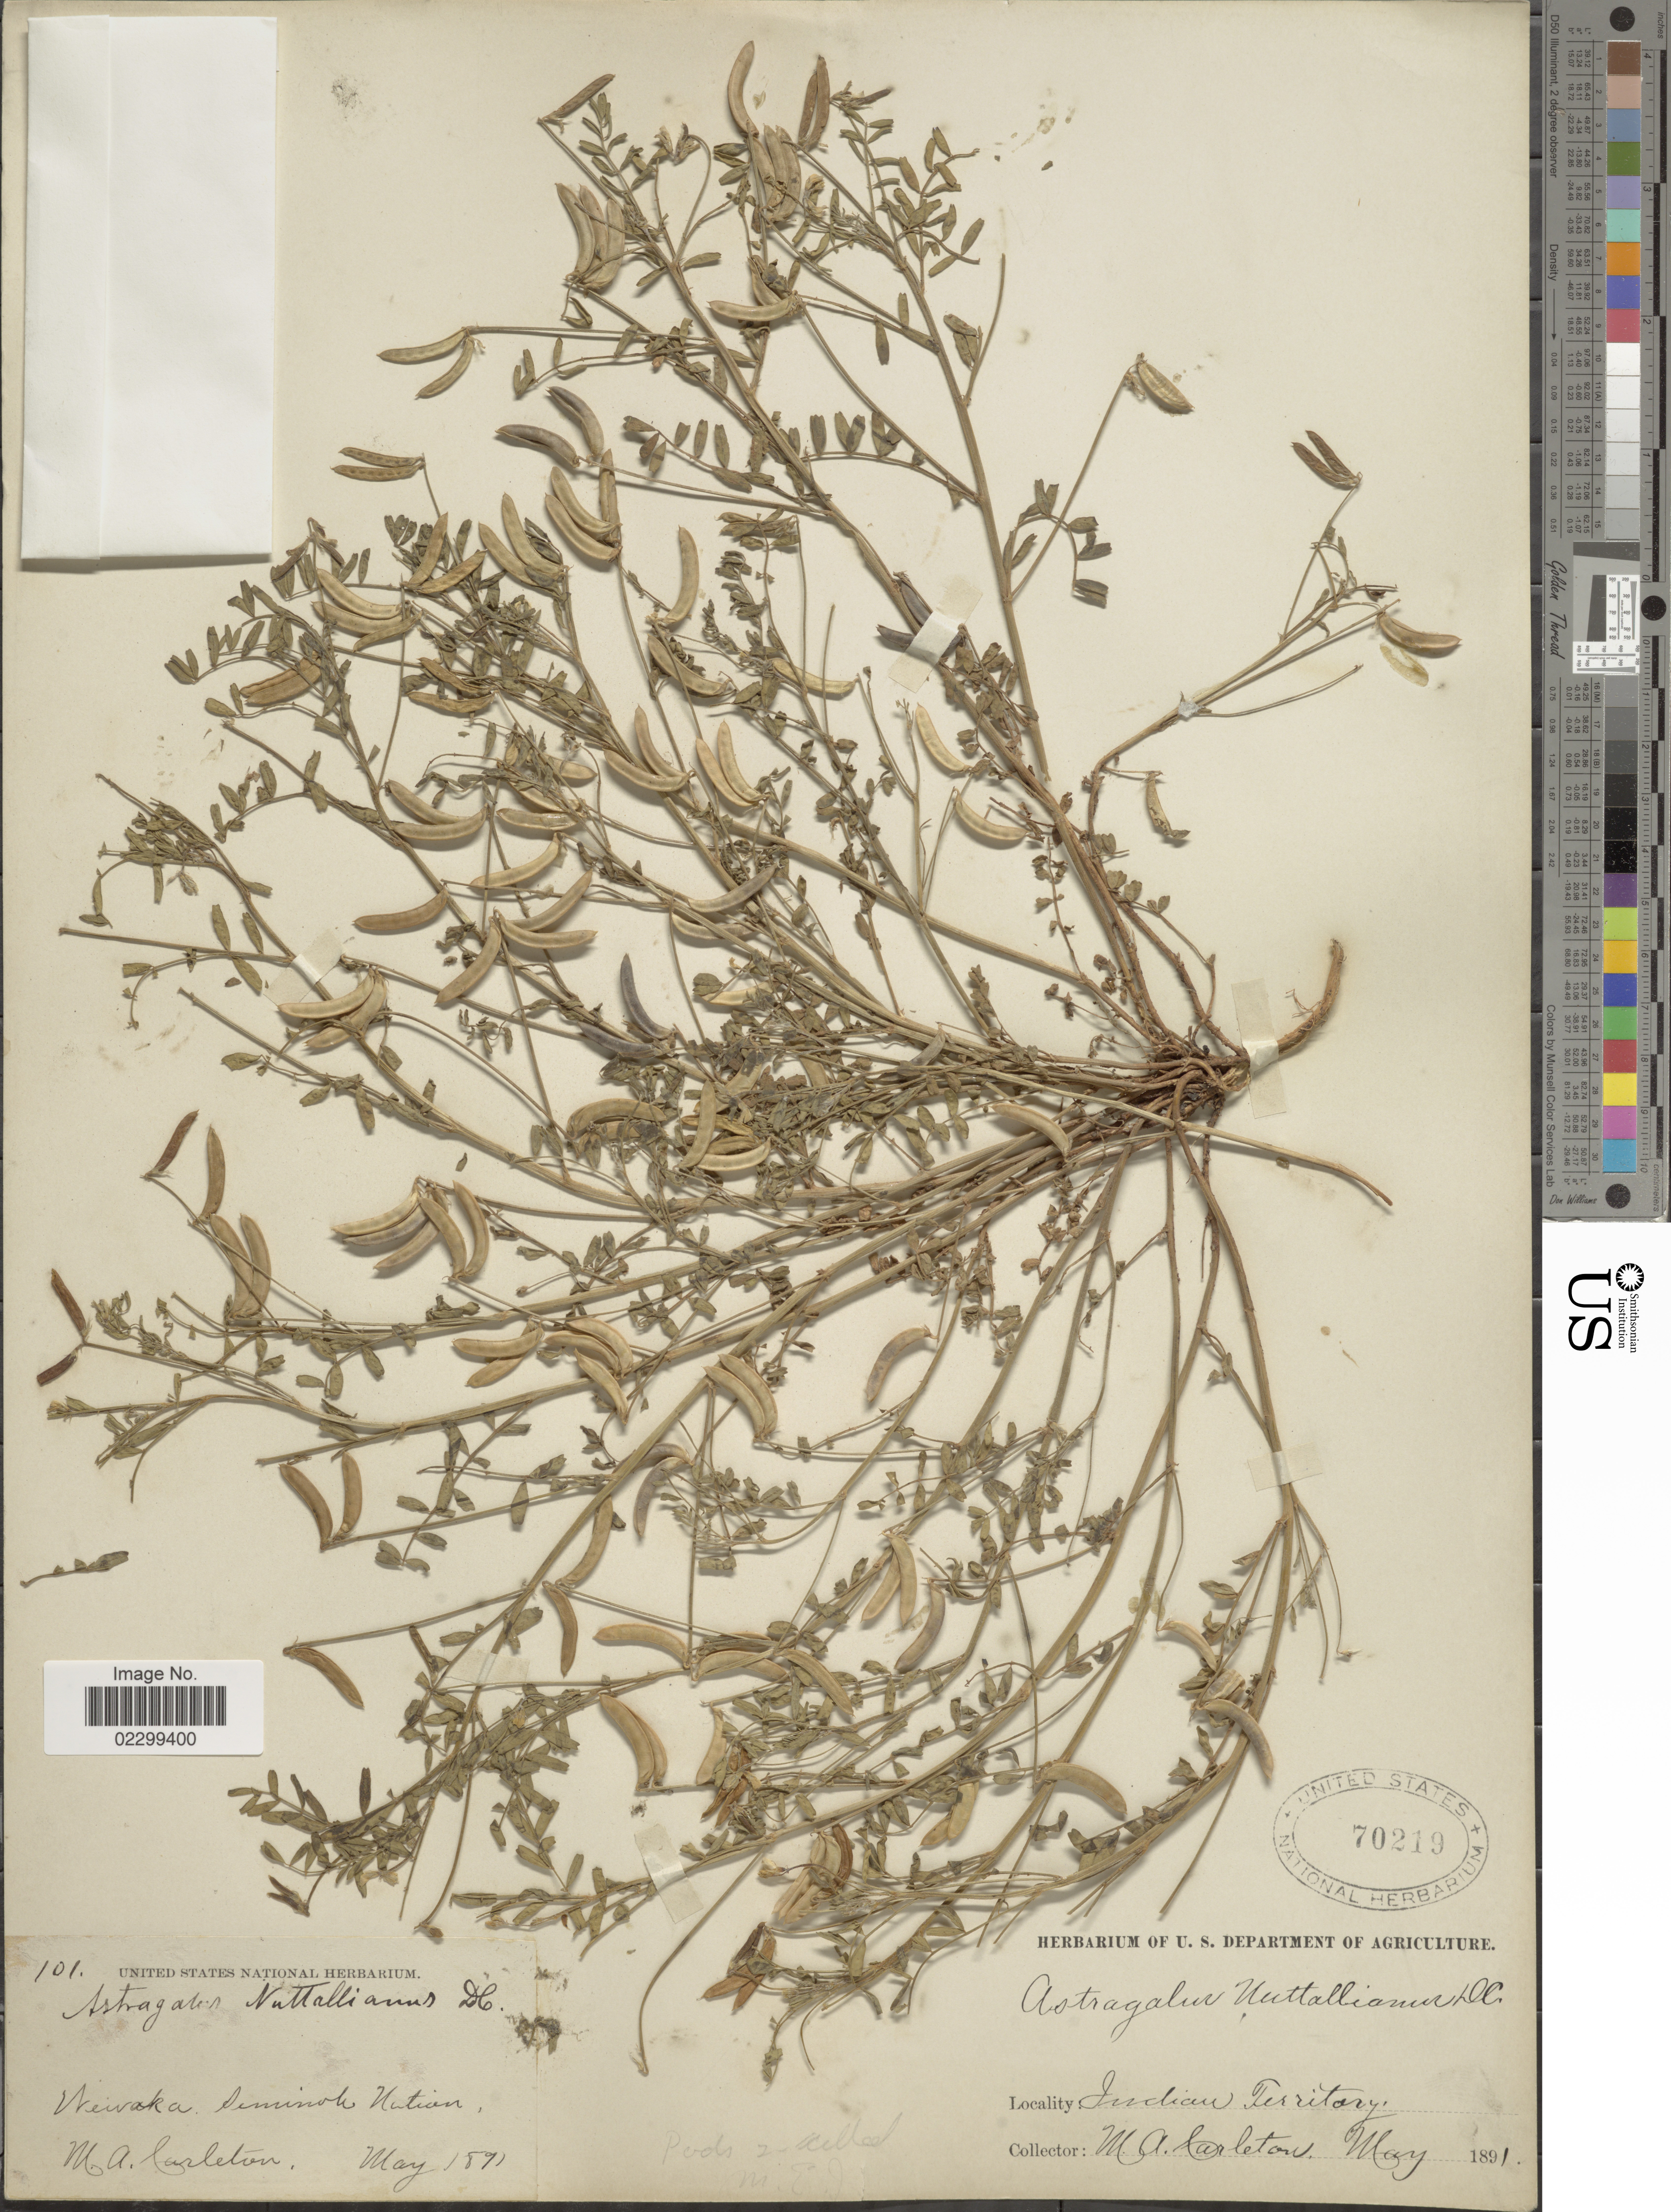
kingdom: Plantae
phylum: Tracheophyta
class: Magnoliopsida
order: Fabales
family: Fabaceae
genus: Astragalus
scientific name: Astragalus nuttallianus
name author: DC.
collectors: M. A. Carleton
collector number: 101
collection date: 1891-05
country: United States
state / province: Oklahoma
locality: Indian Territory, Wewoka, Seminole Nation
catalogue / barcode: US 70219